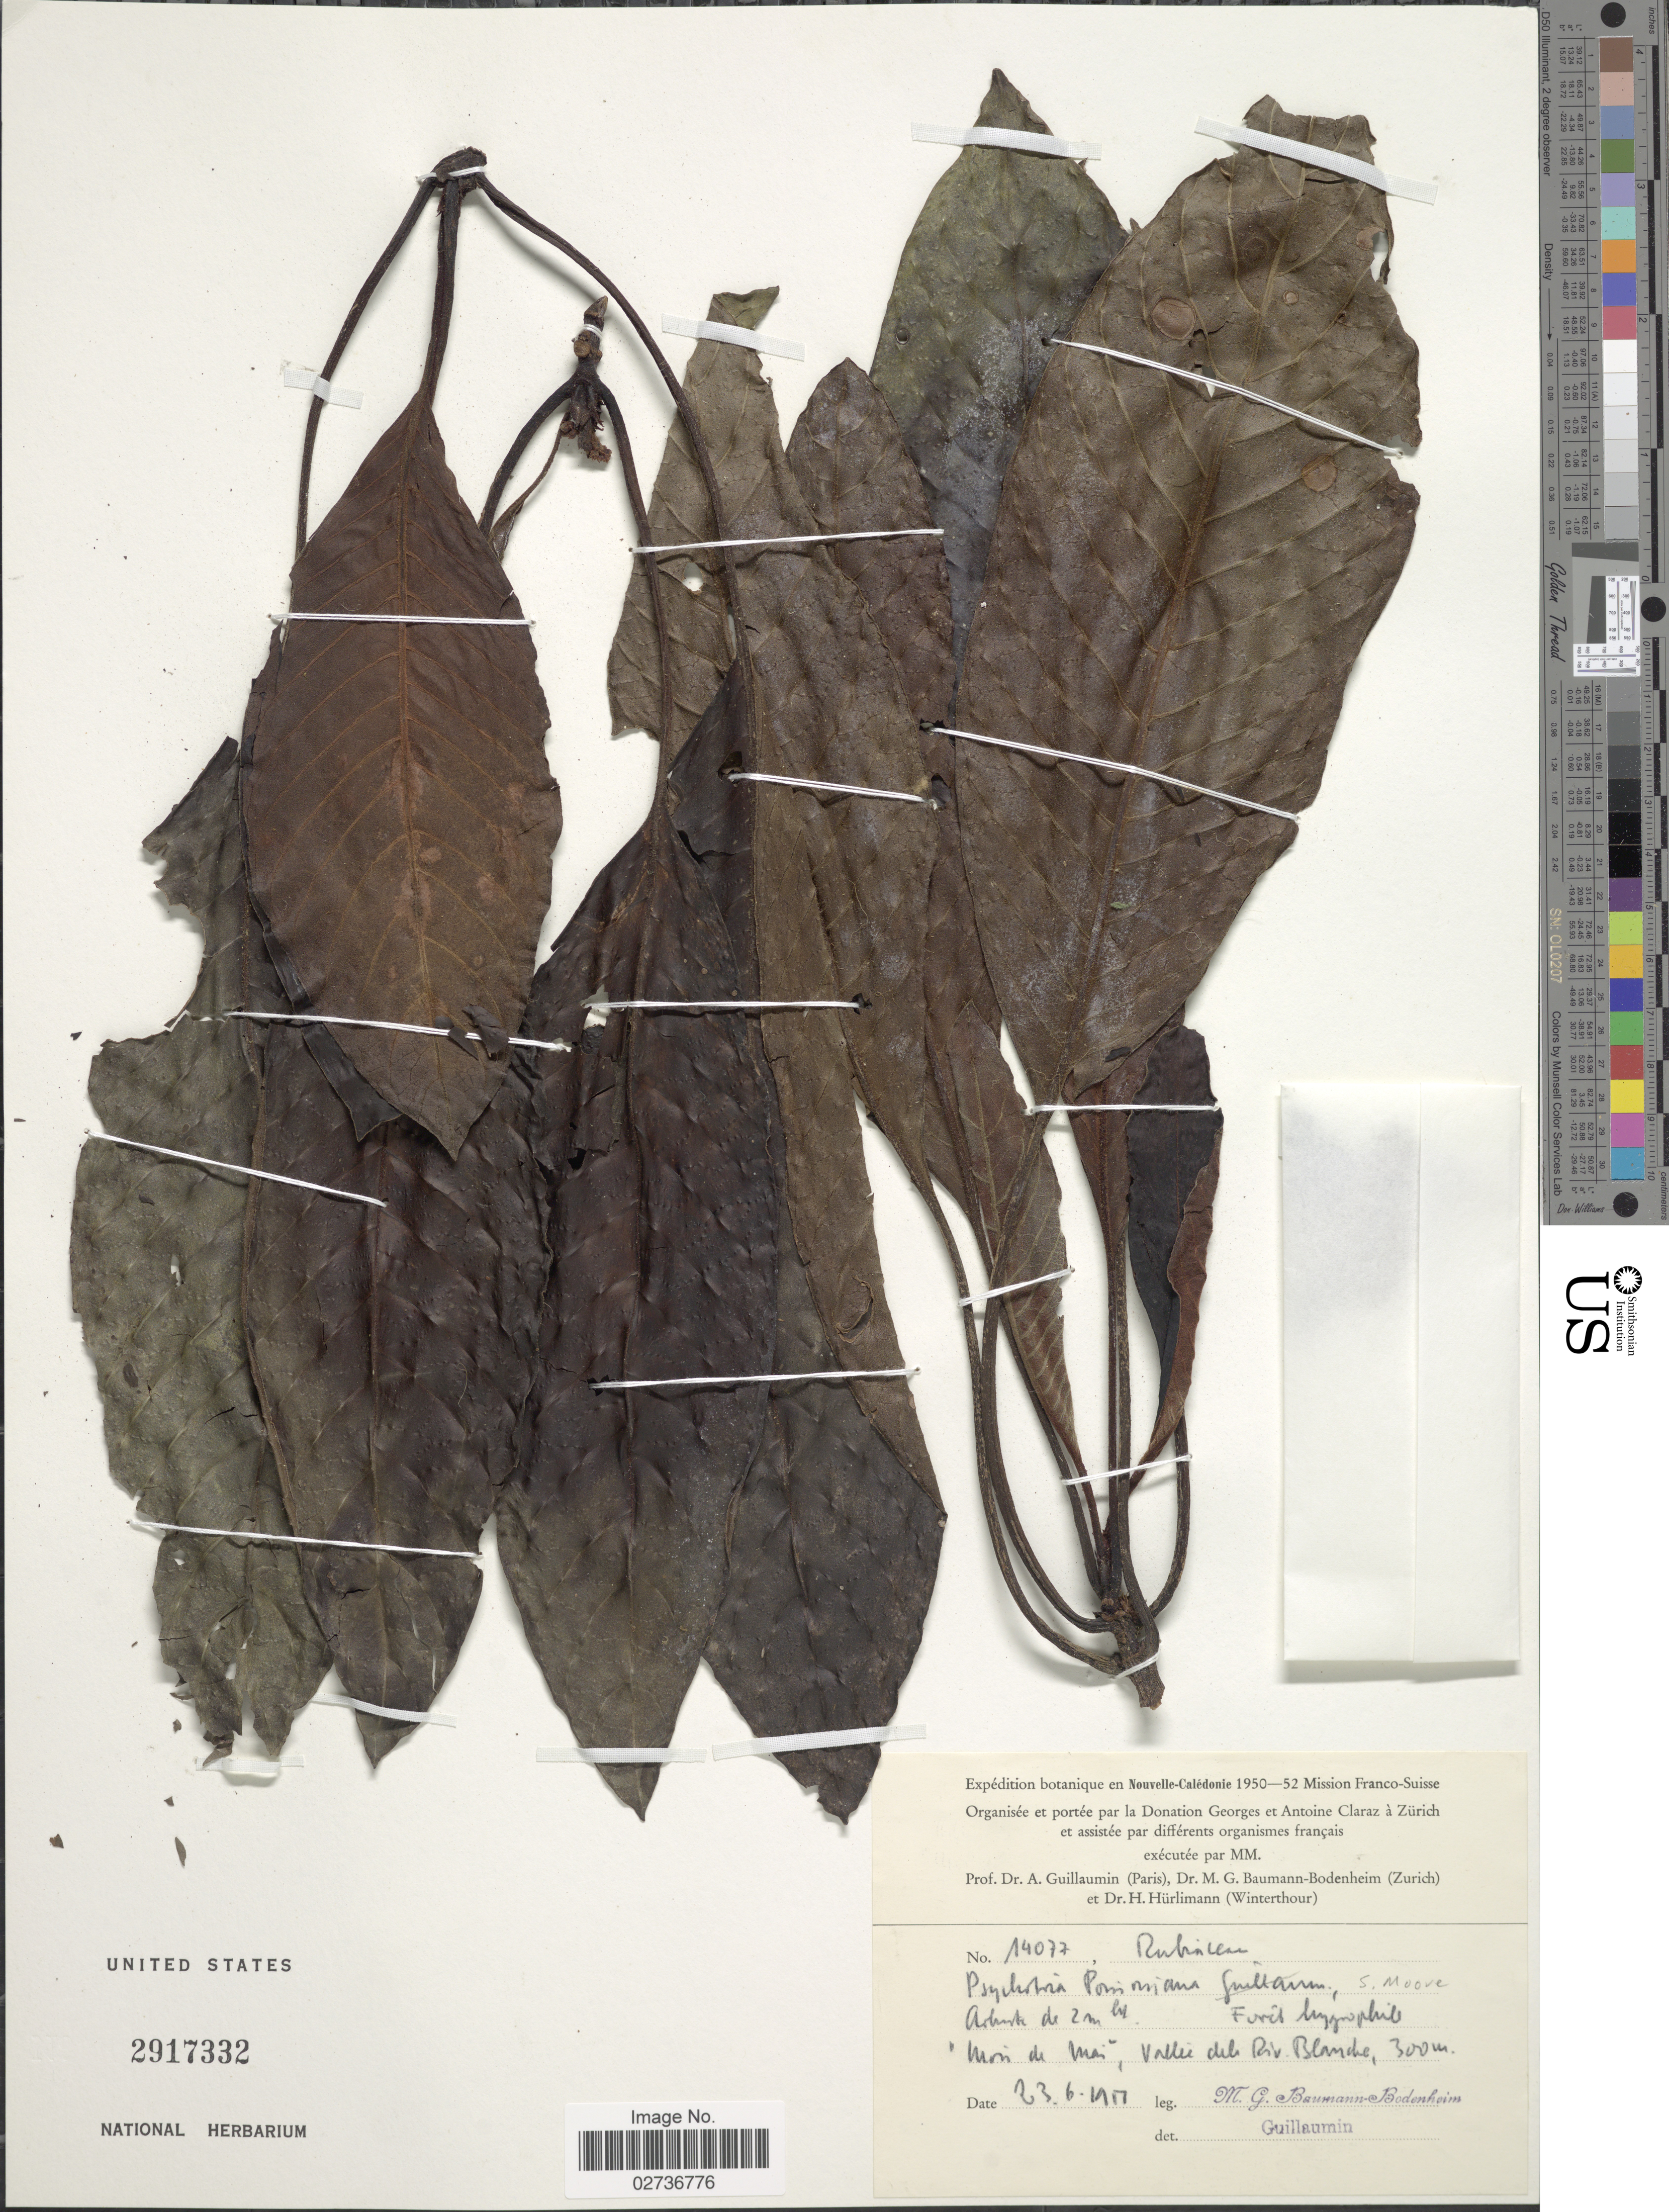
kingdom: Plantae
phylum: Tracheophyta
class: Magnoliopsida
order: Gentianales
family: Rubiaceae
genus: Psychotria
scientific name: Psychotria poissoniana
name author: (Baill.) Guillaumin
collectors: M. G. Baumann-Bodenheim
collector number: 14077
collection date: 1950-06-23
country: New Caledonia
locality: Mori de Mas, Valle deli Riv. Blander. [interpreted]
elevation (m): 300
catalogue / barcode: US 2917332